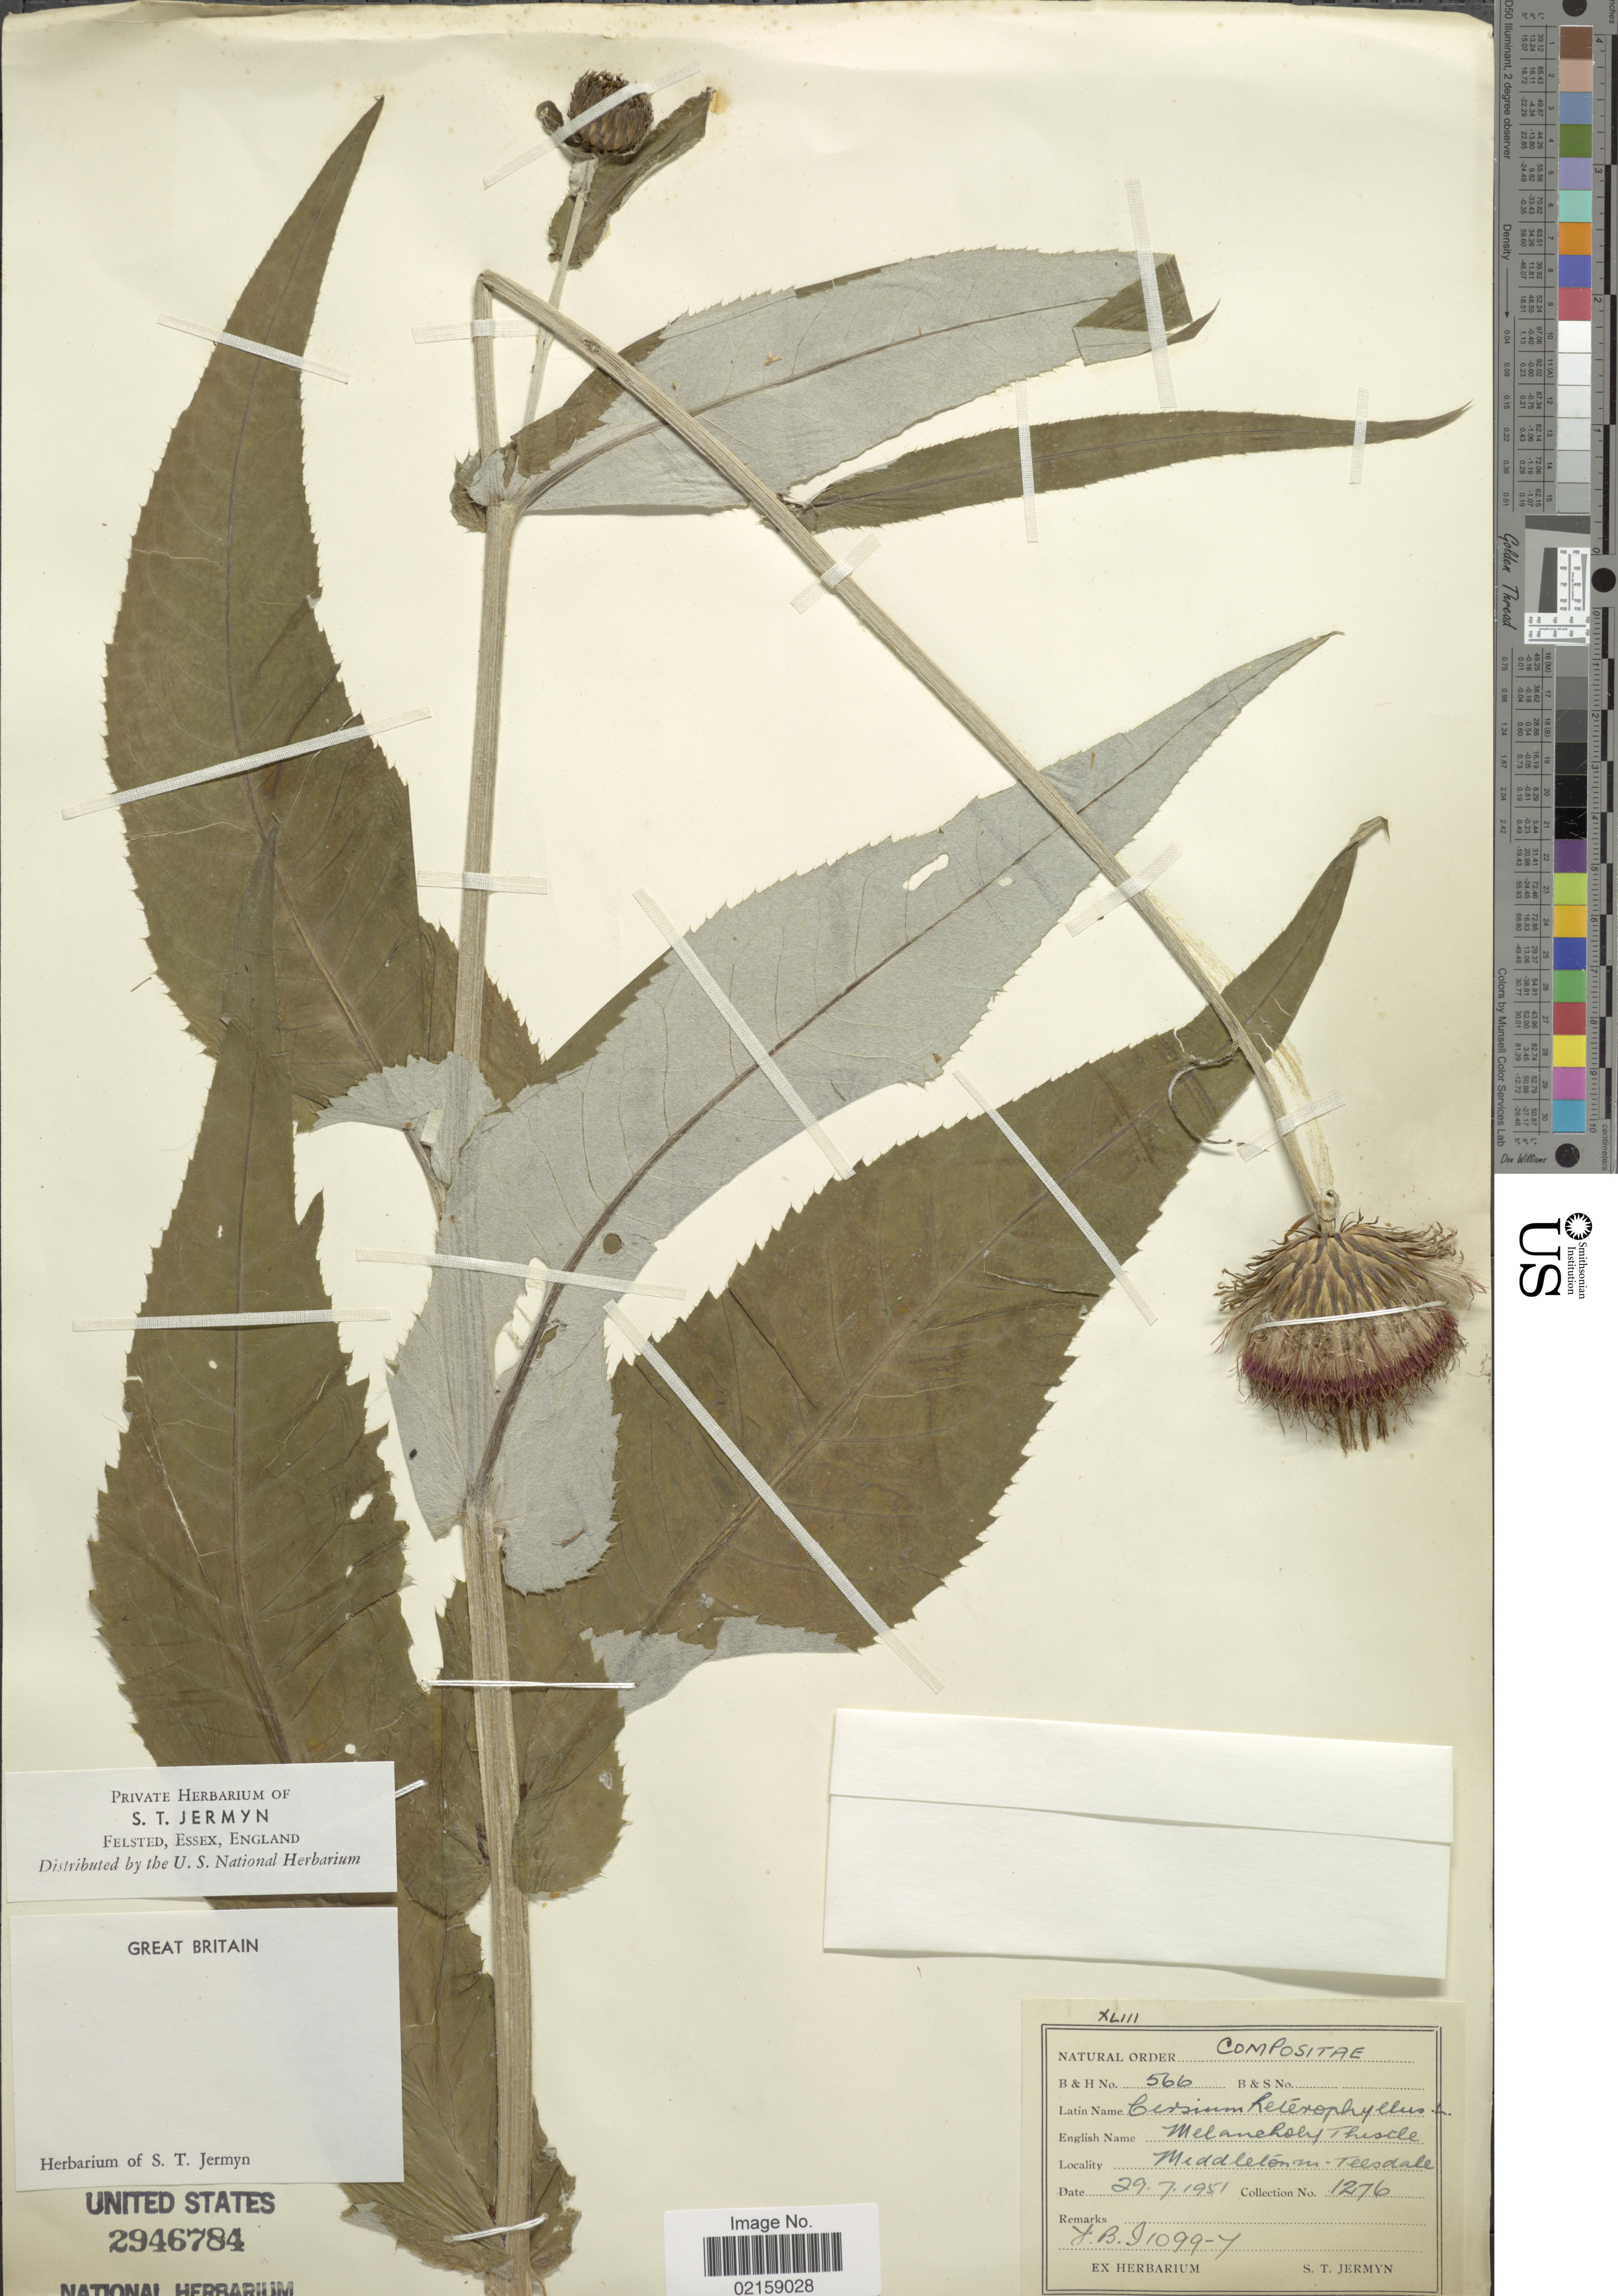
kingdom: Plantae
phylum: Tracheophyta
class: Magnoliopsida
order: Asterales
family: Asteraceae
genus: Cirsium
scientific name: Cirsium heterophyllum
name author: (L.) Hill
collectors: S. Jermyn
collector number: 1276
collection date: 1951-07-29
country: United Kingdom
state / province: England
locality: Middleton-in-Teesdale. Great Britain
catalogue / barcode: US 2946784